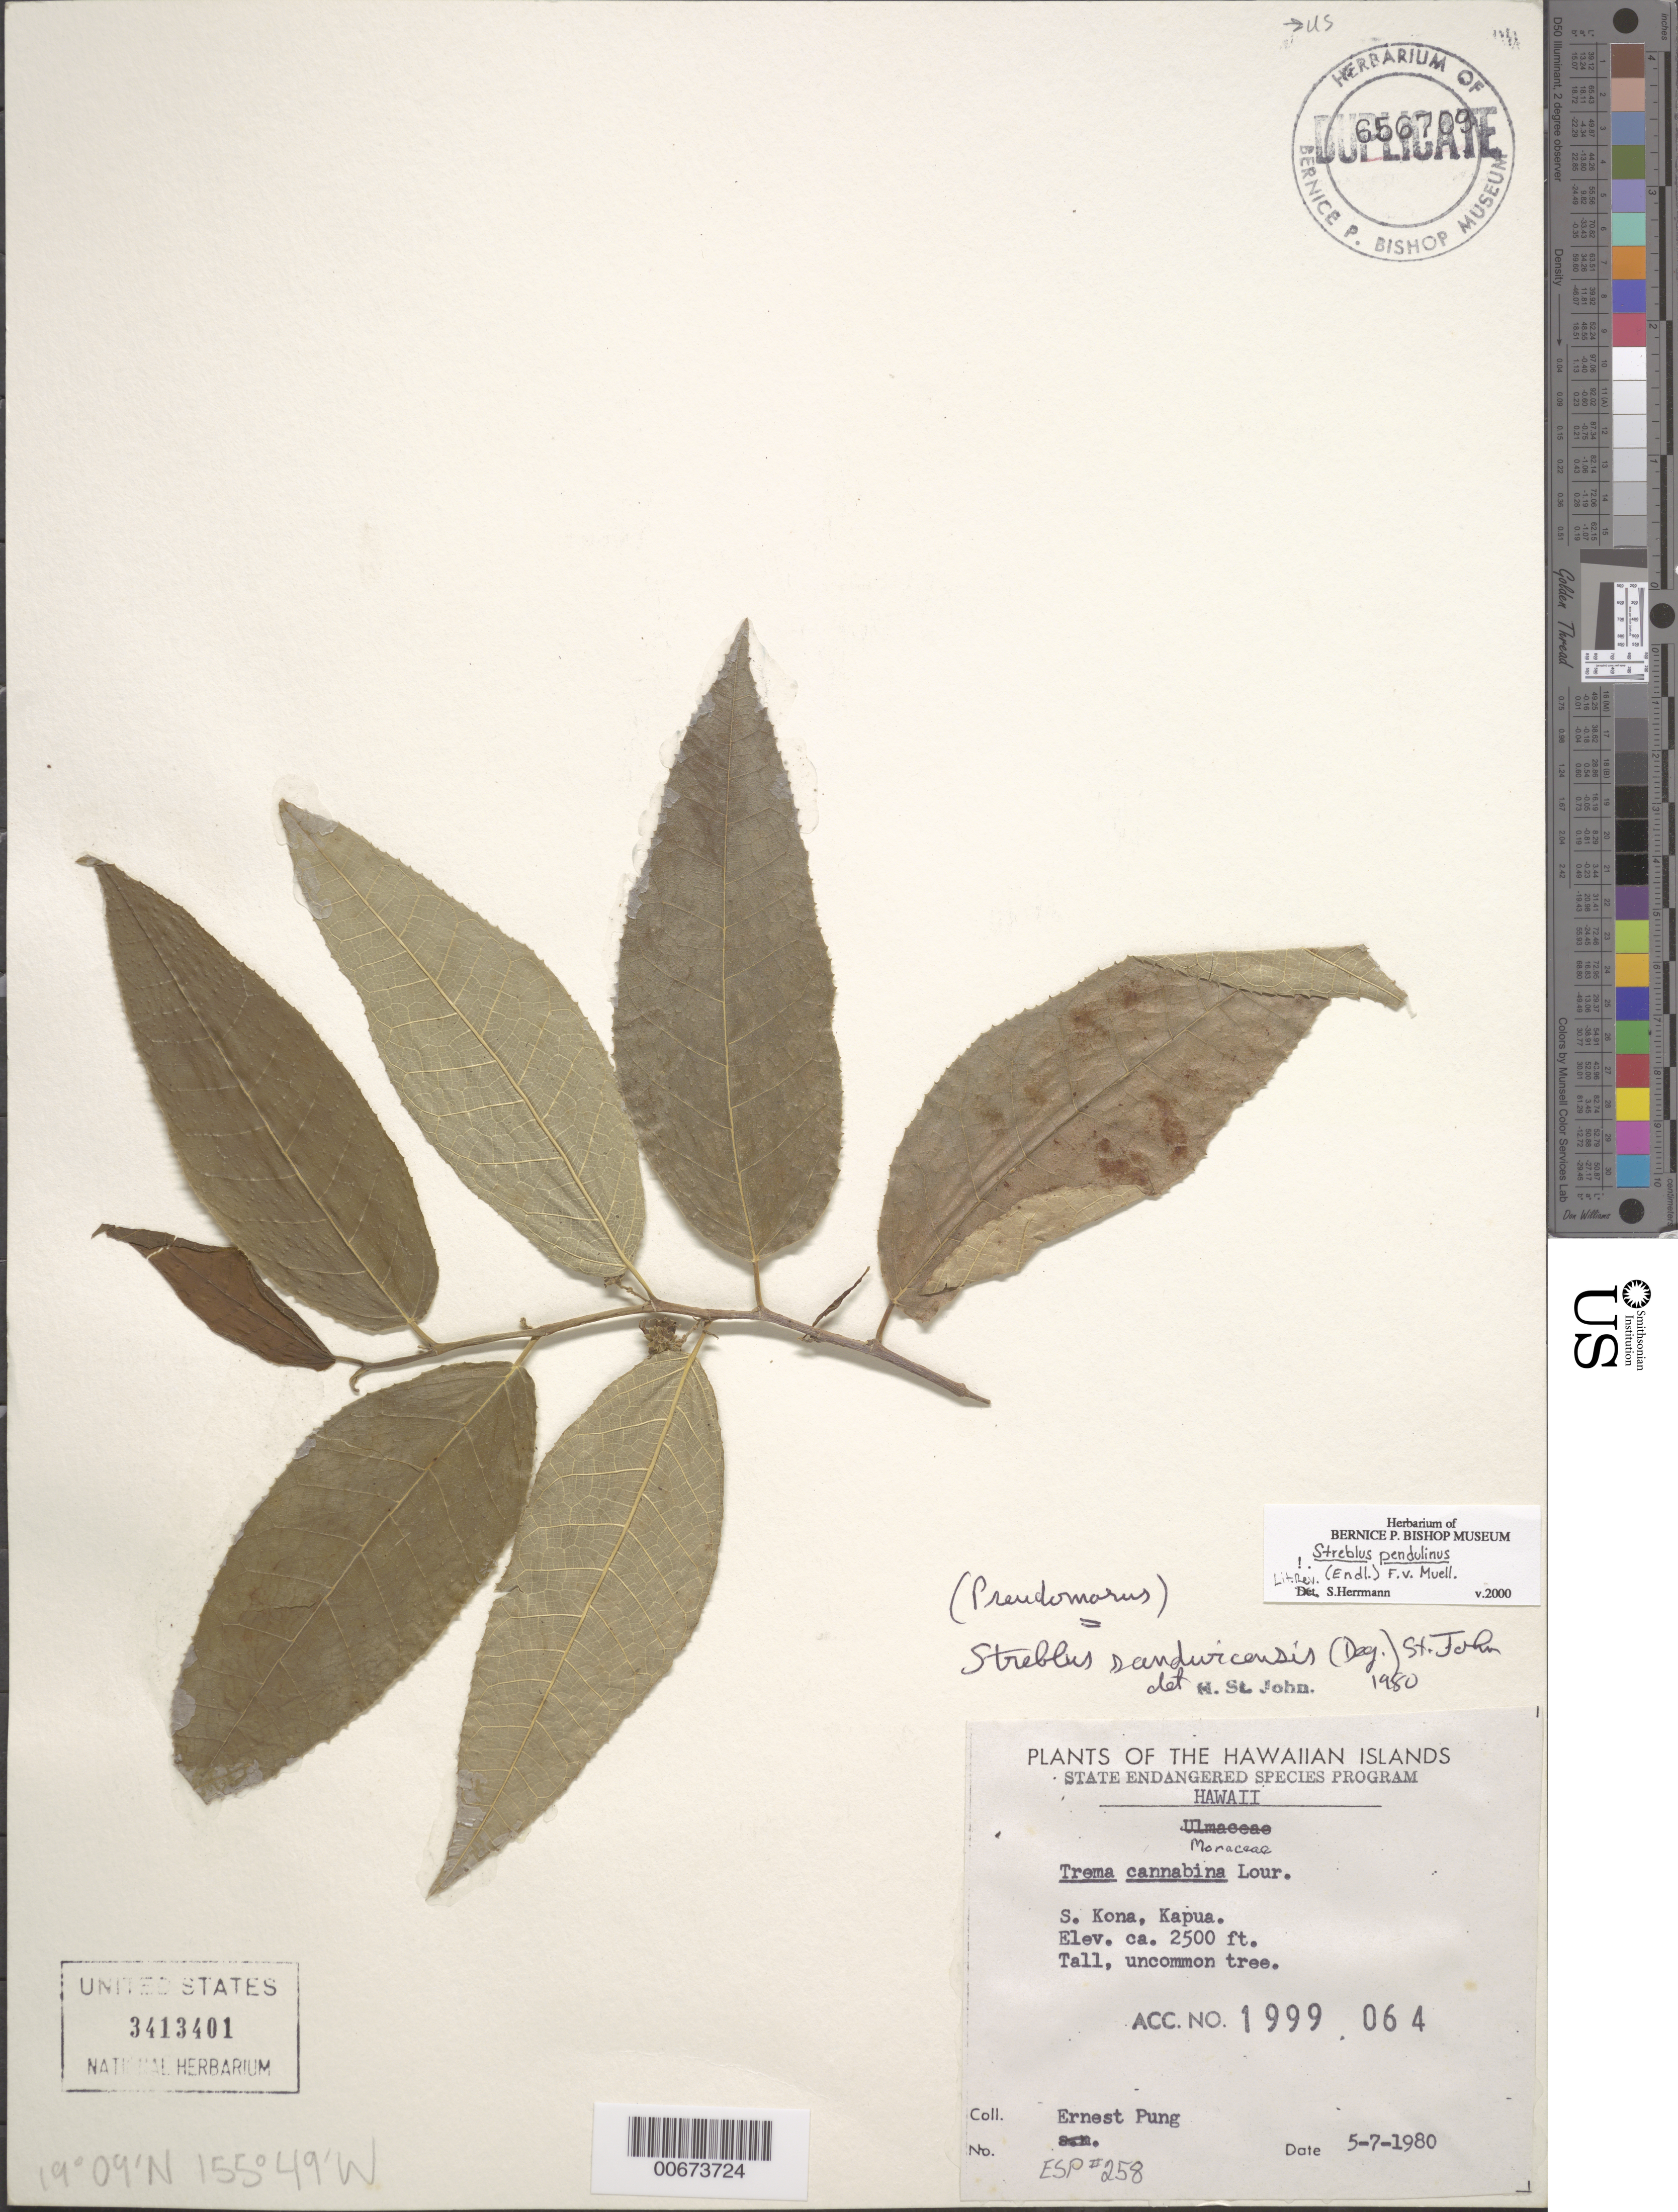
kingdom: Plantae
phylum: Tracheophyta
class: Magnoliopsida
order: Rosales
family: Moraceae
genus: Paratrophis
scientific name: Paratrophis pendulina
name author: (Endl.) E. M. Gardner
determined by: Wagner, W. L., (BOT), Smithsonian Institution - National Museum of Natural History (UNITED STATES)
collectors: E. Pung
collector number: ESP-258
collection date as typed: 5 Jul 1980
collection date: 1980-07-05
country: United States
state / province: Hawaii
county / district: Hawaii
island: Hawaii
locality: South Kona, Kapua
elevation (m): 762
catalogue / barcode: US 3413401